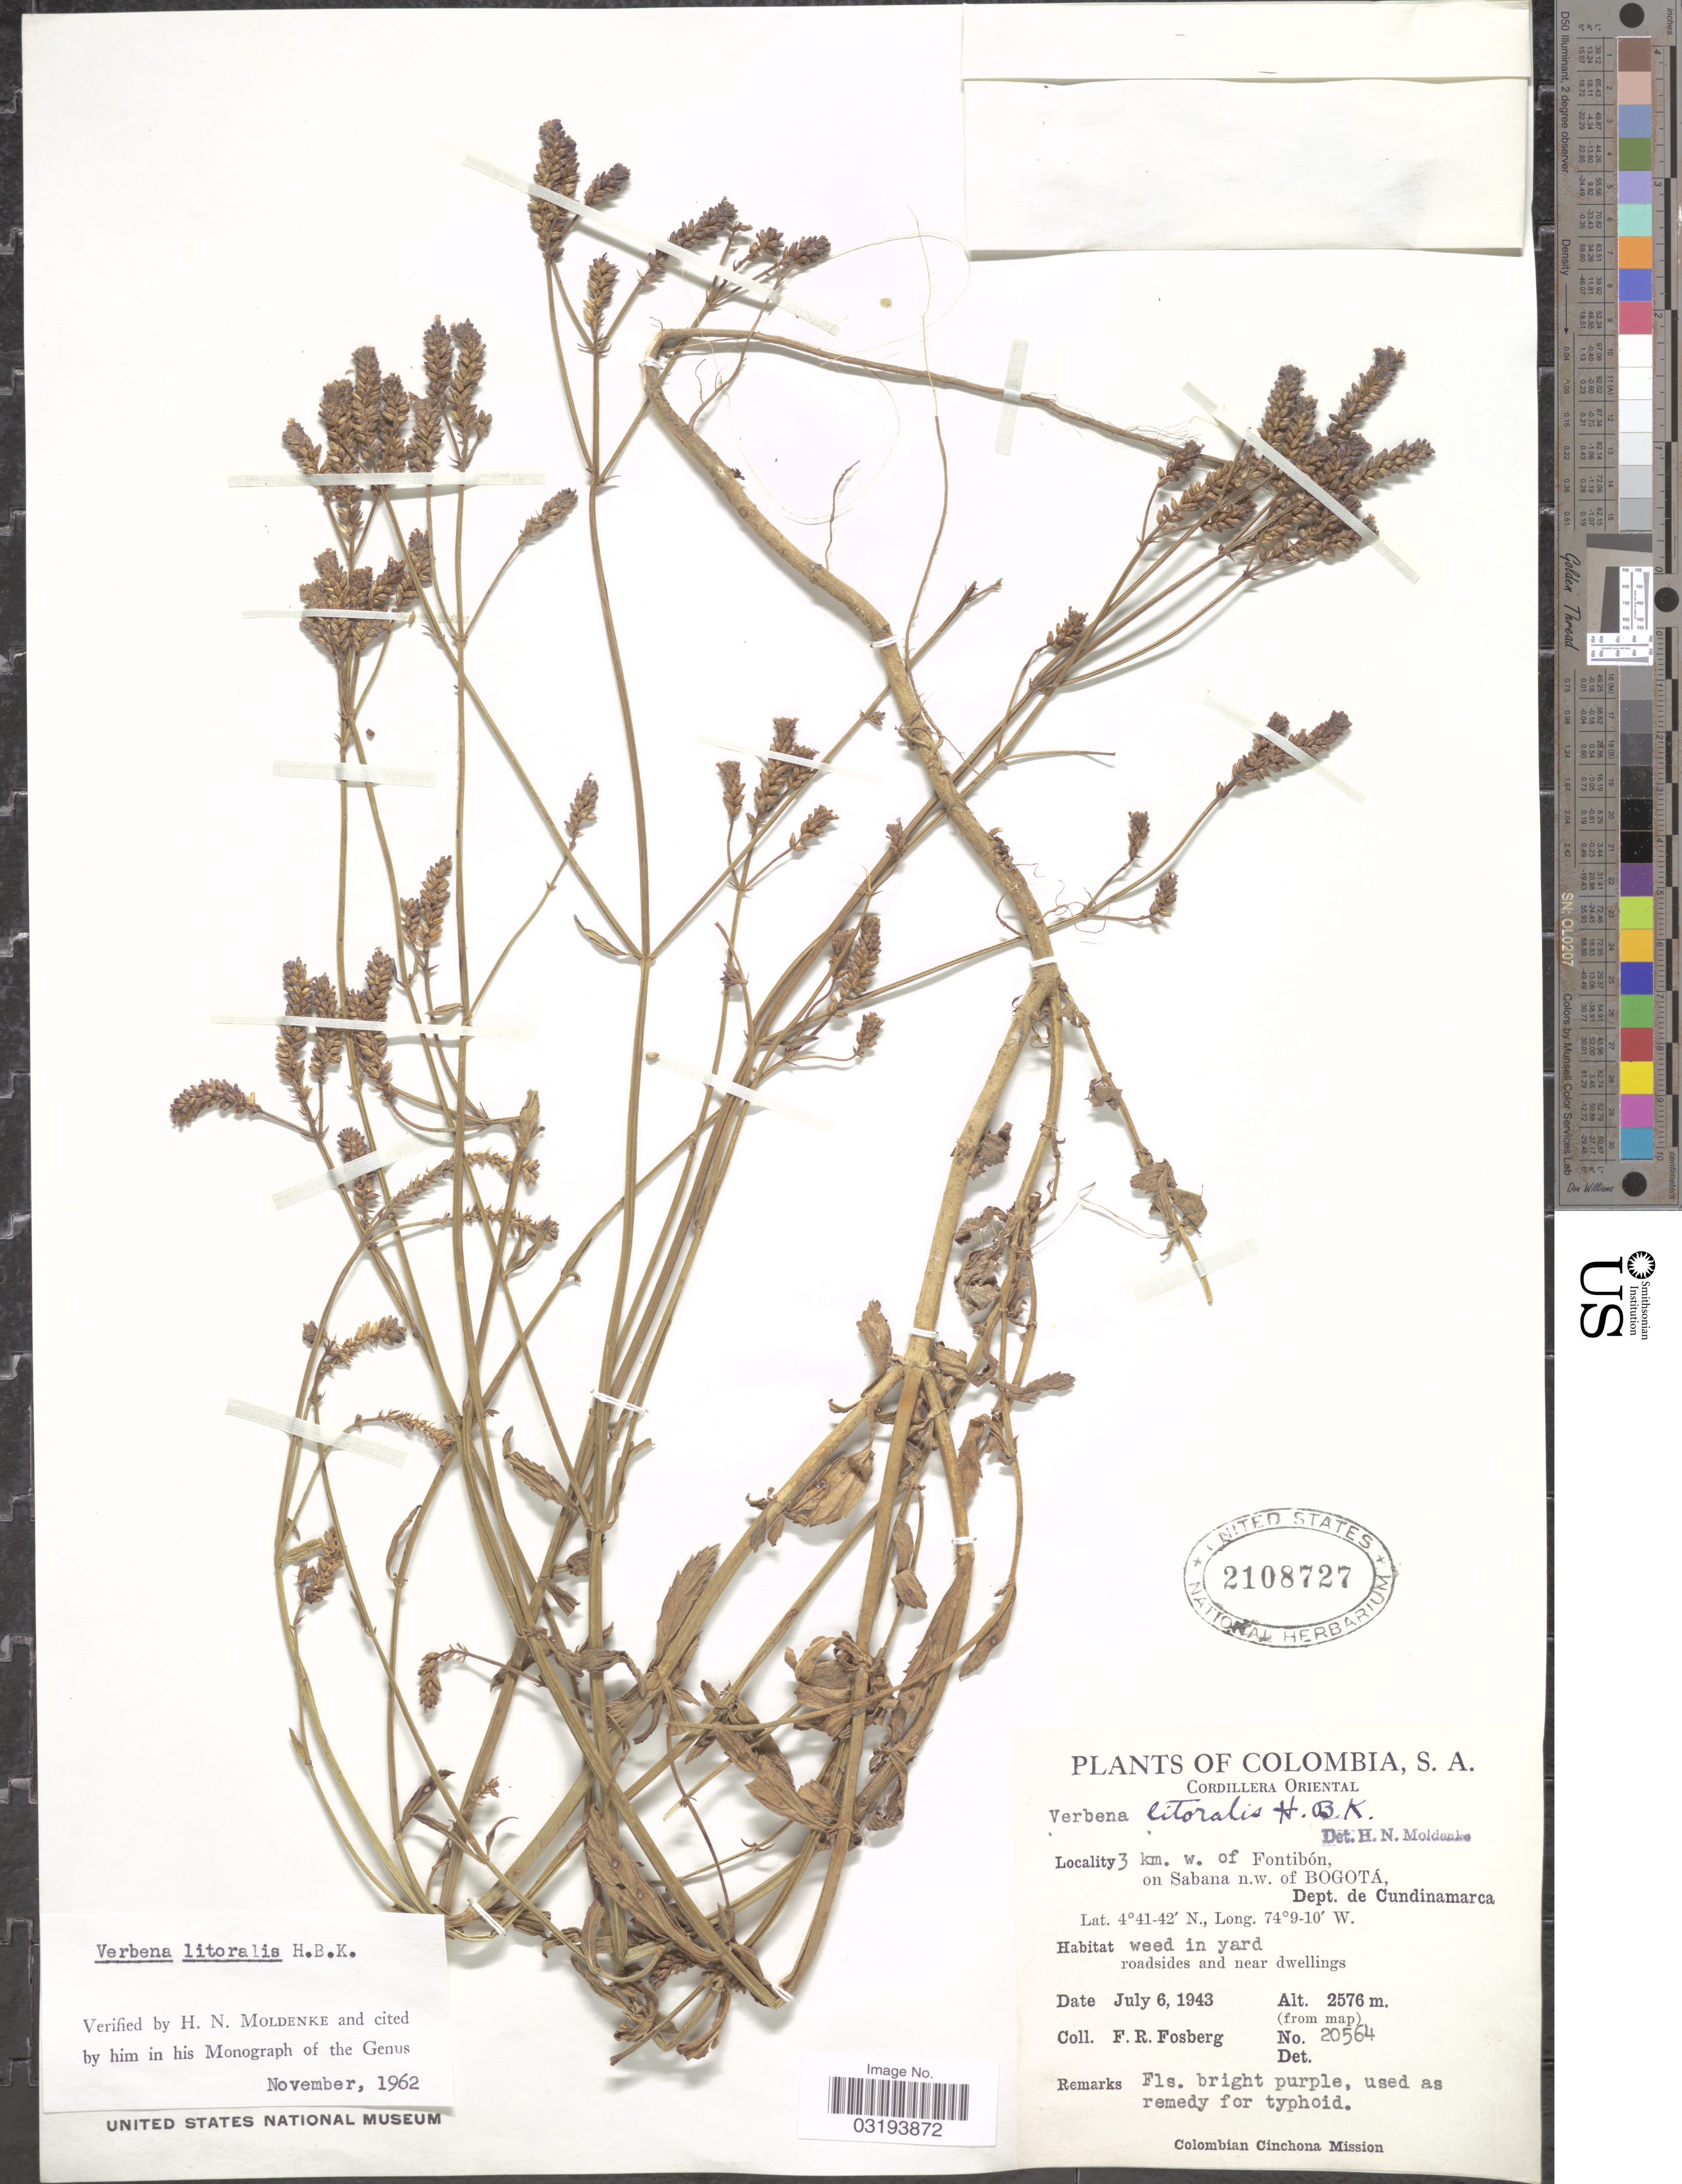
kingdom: Plantae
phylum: Tracheophyta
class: Magnoliopsida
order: Lamiales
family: Verbenaceae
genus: Verbena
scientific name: Verbena litoralis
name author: Kunth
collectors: F. R. Fosberg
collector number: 20564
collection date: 1943-07-06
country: Colombia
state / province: Cundinamarca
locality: Cordillera Oriental, 3 km. w. of Fontibón, On Sabana n.w. of Bogotá, Dept. de Cundinamarca.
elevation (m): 2576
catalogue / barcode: US 2108727